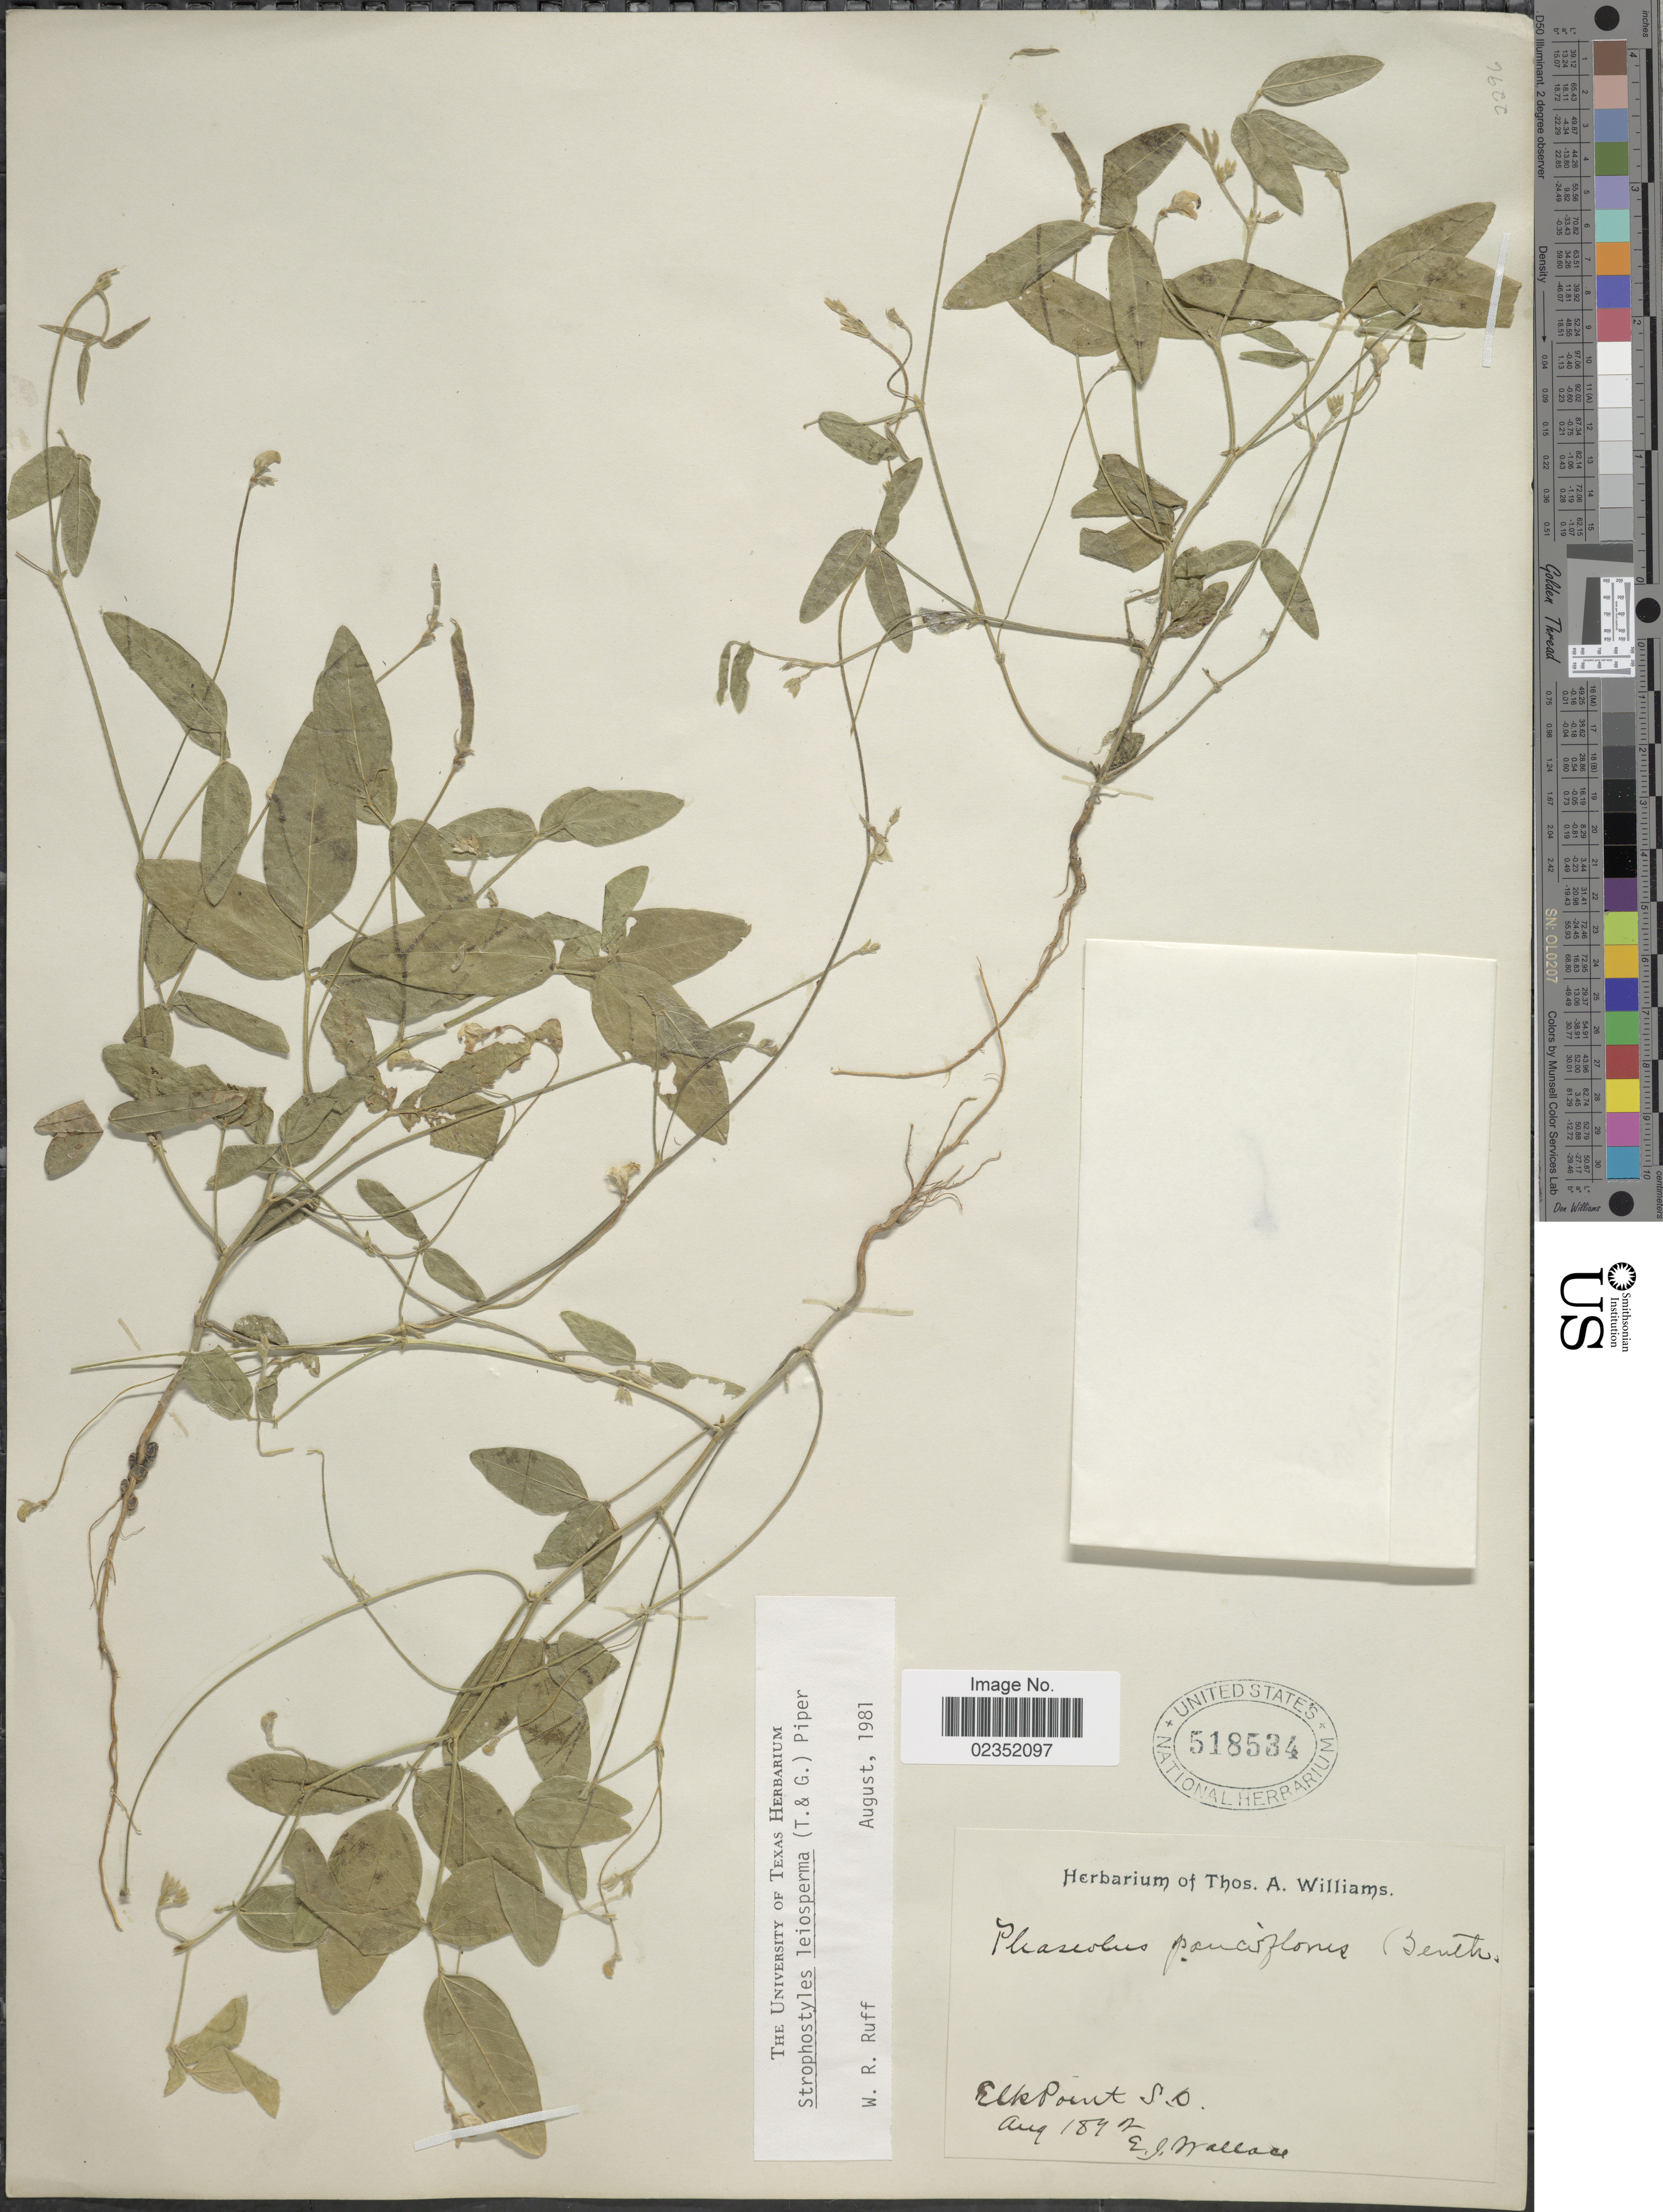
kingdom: Plantae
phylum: Tracheophyta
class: Magnoliopsida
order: Fabales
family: Fabaceae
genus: Strophostyles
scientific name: Strophostyles leiosperma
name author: (Torr. & A. Gray) Piper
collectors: E. J. Wallace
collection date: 1892-08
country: United States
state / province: South Dakota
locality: Elk Point, S.D.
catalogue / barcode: US 518534